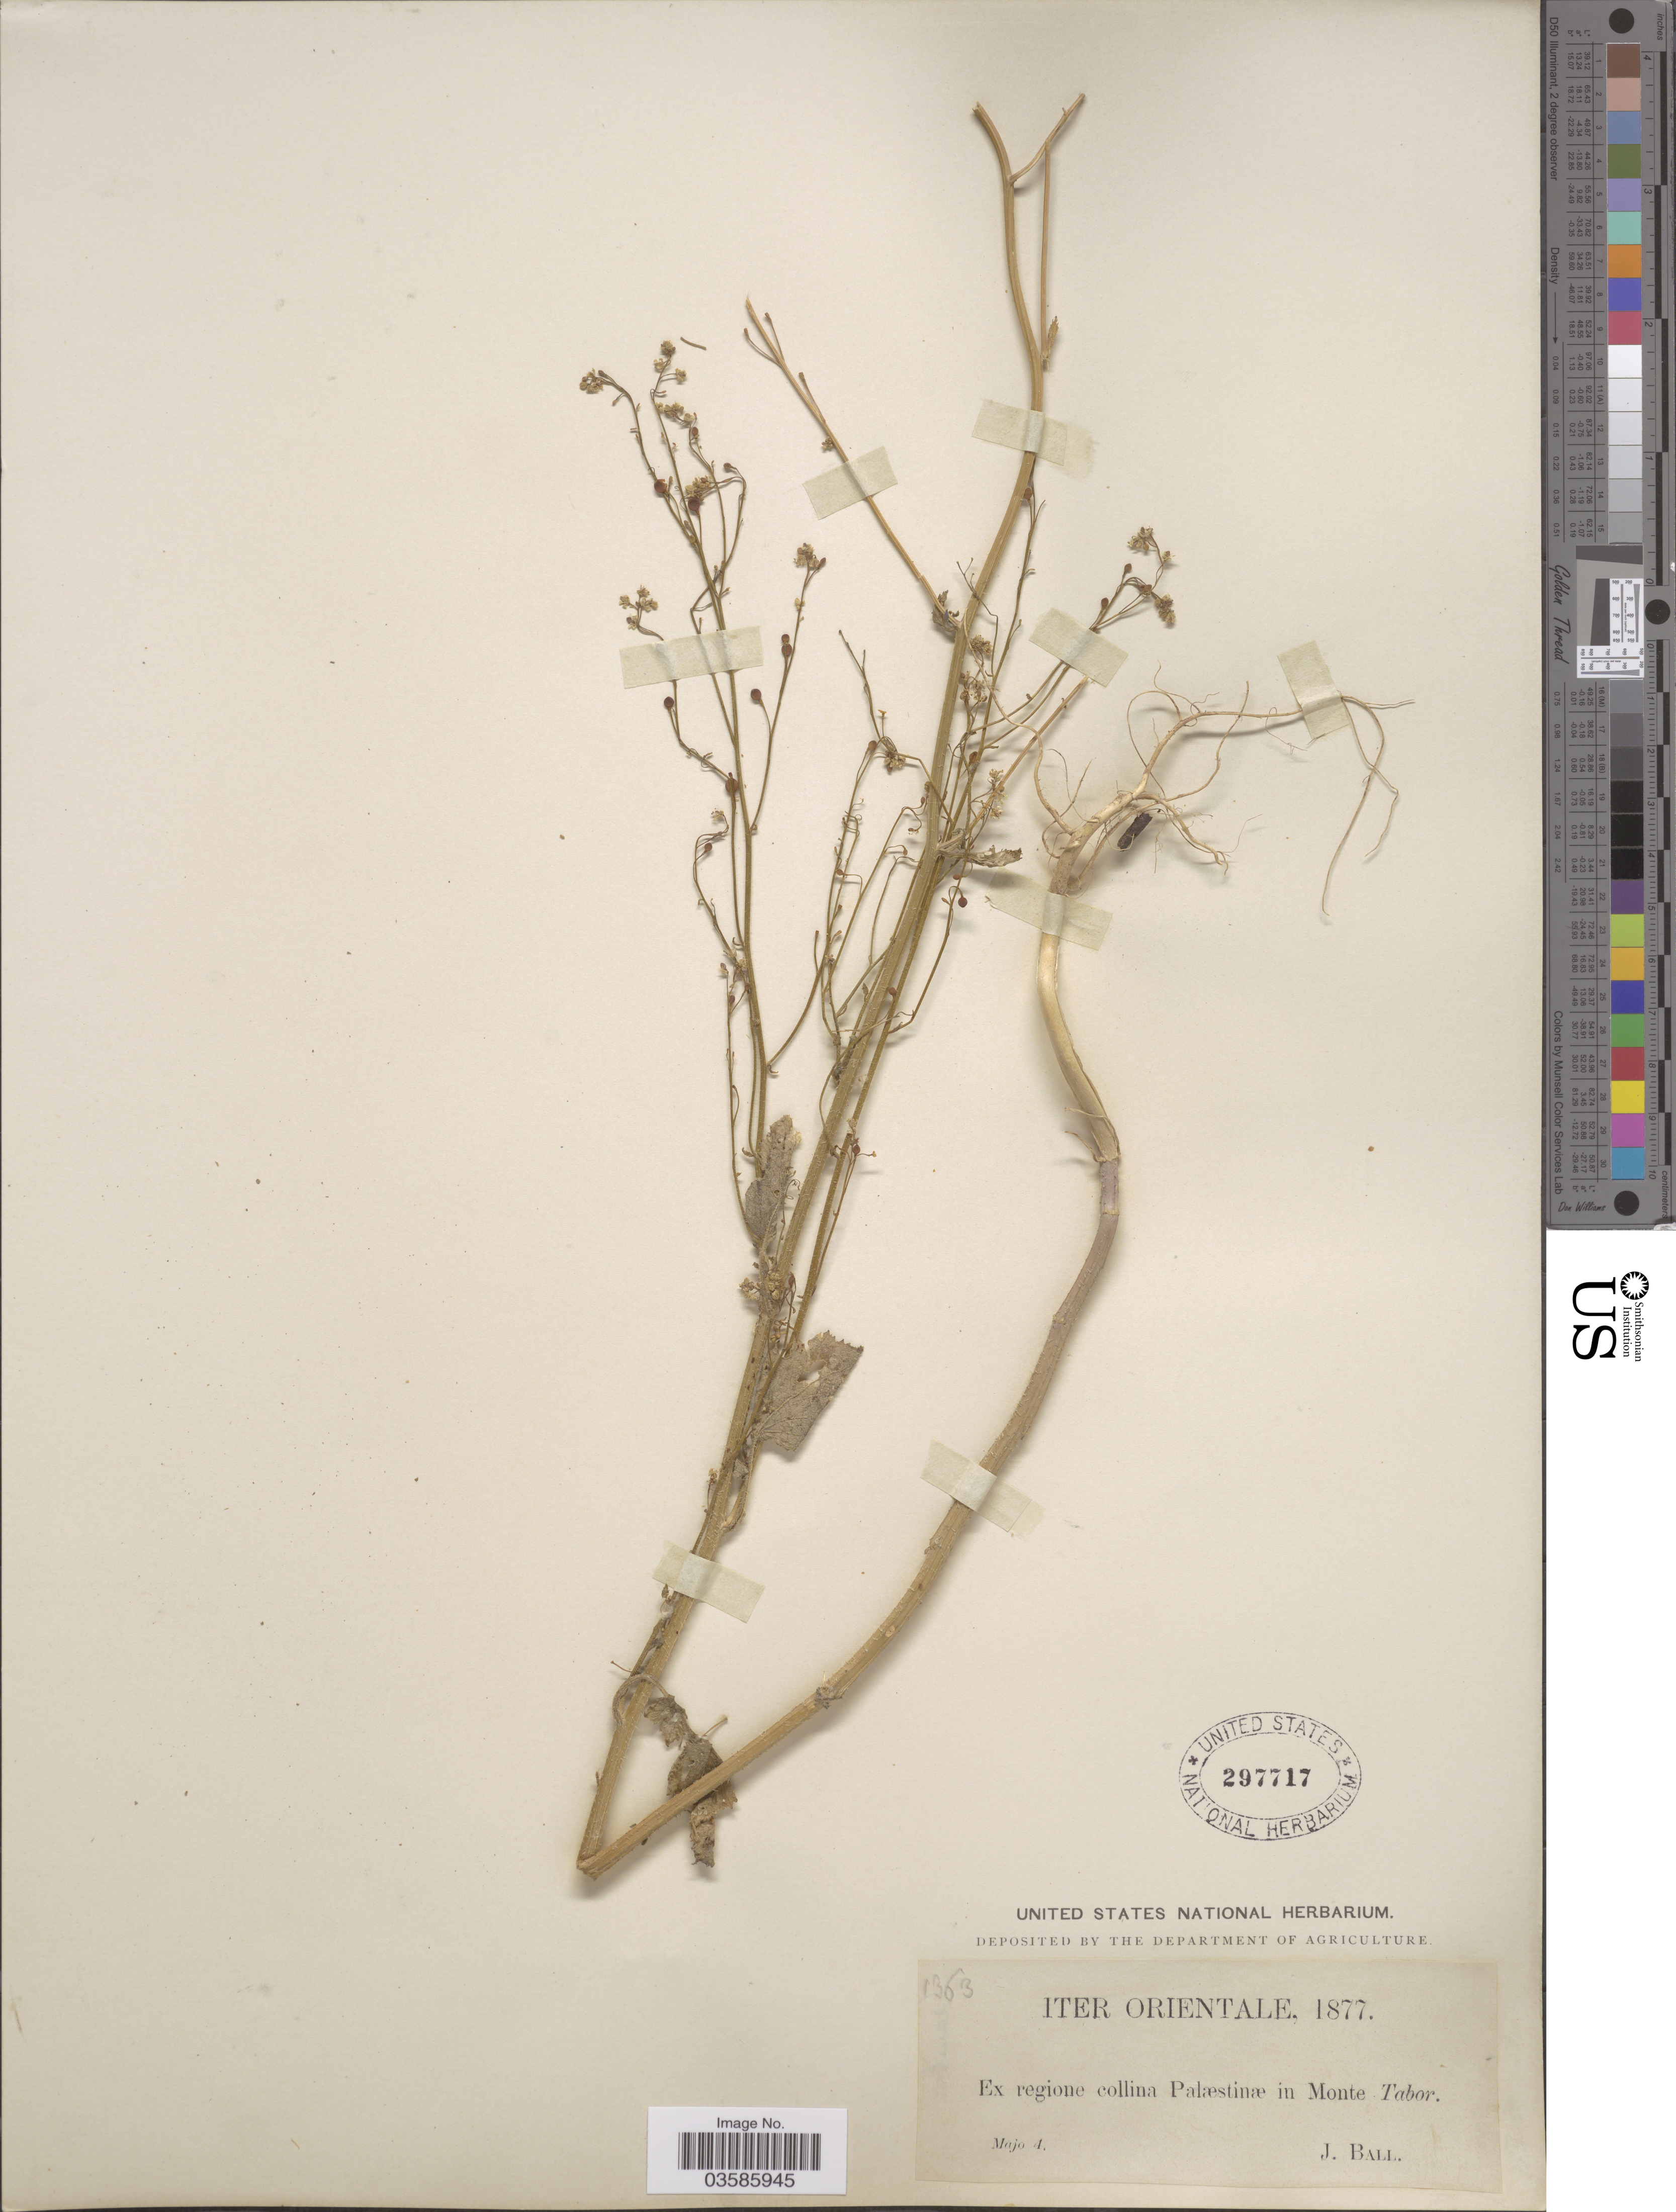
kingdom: Plantae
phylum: Tracheophyta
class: Magnoliopsida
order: Brassicales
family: Brassicaceae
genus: Raphanistrum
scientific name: Raphanistrum lampsana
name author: Gaertn.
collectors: J. Ball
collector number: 1363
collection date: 1877-05-04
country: Israel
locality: Iter Orientale. Ex regione collina Palæstinæ in Monte Tabor.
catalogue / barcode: US 297717